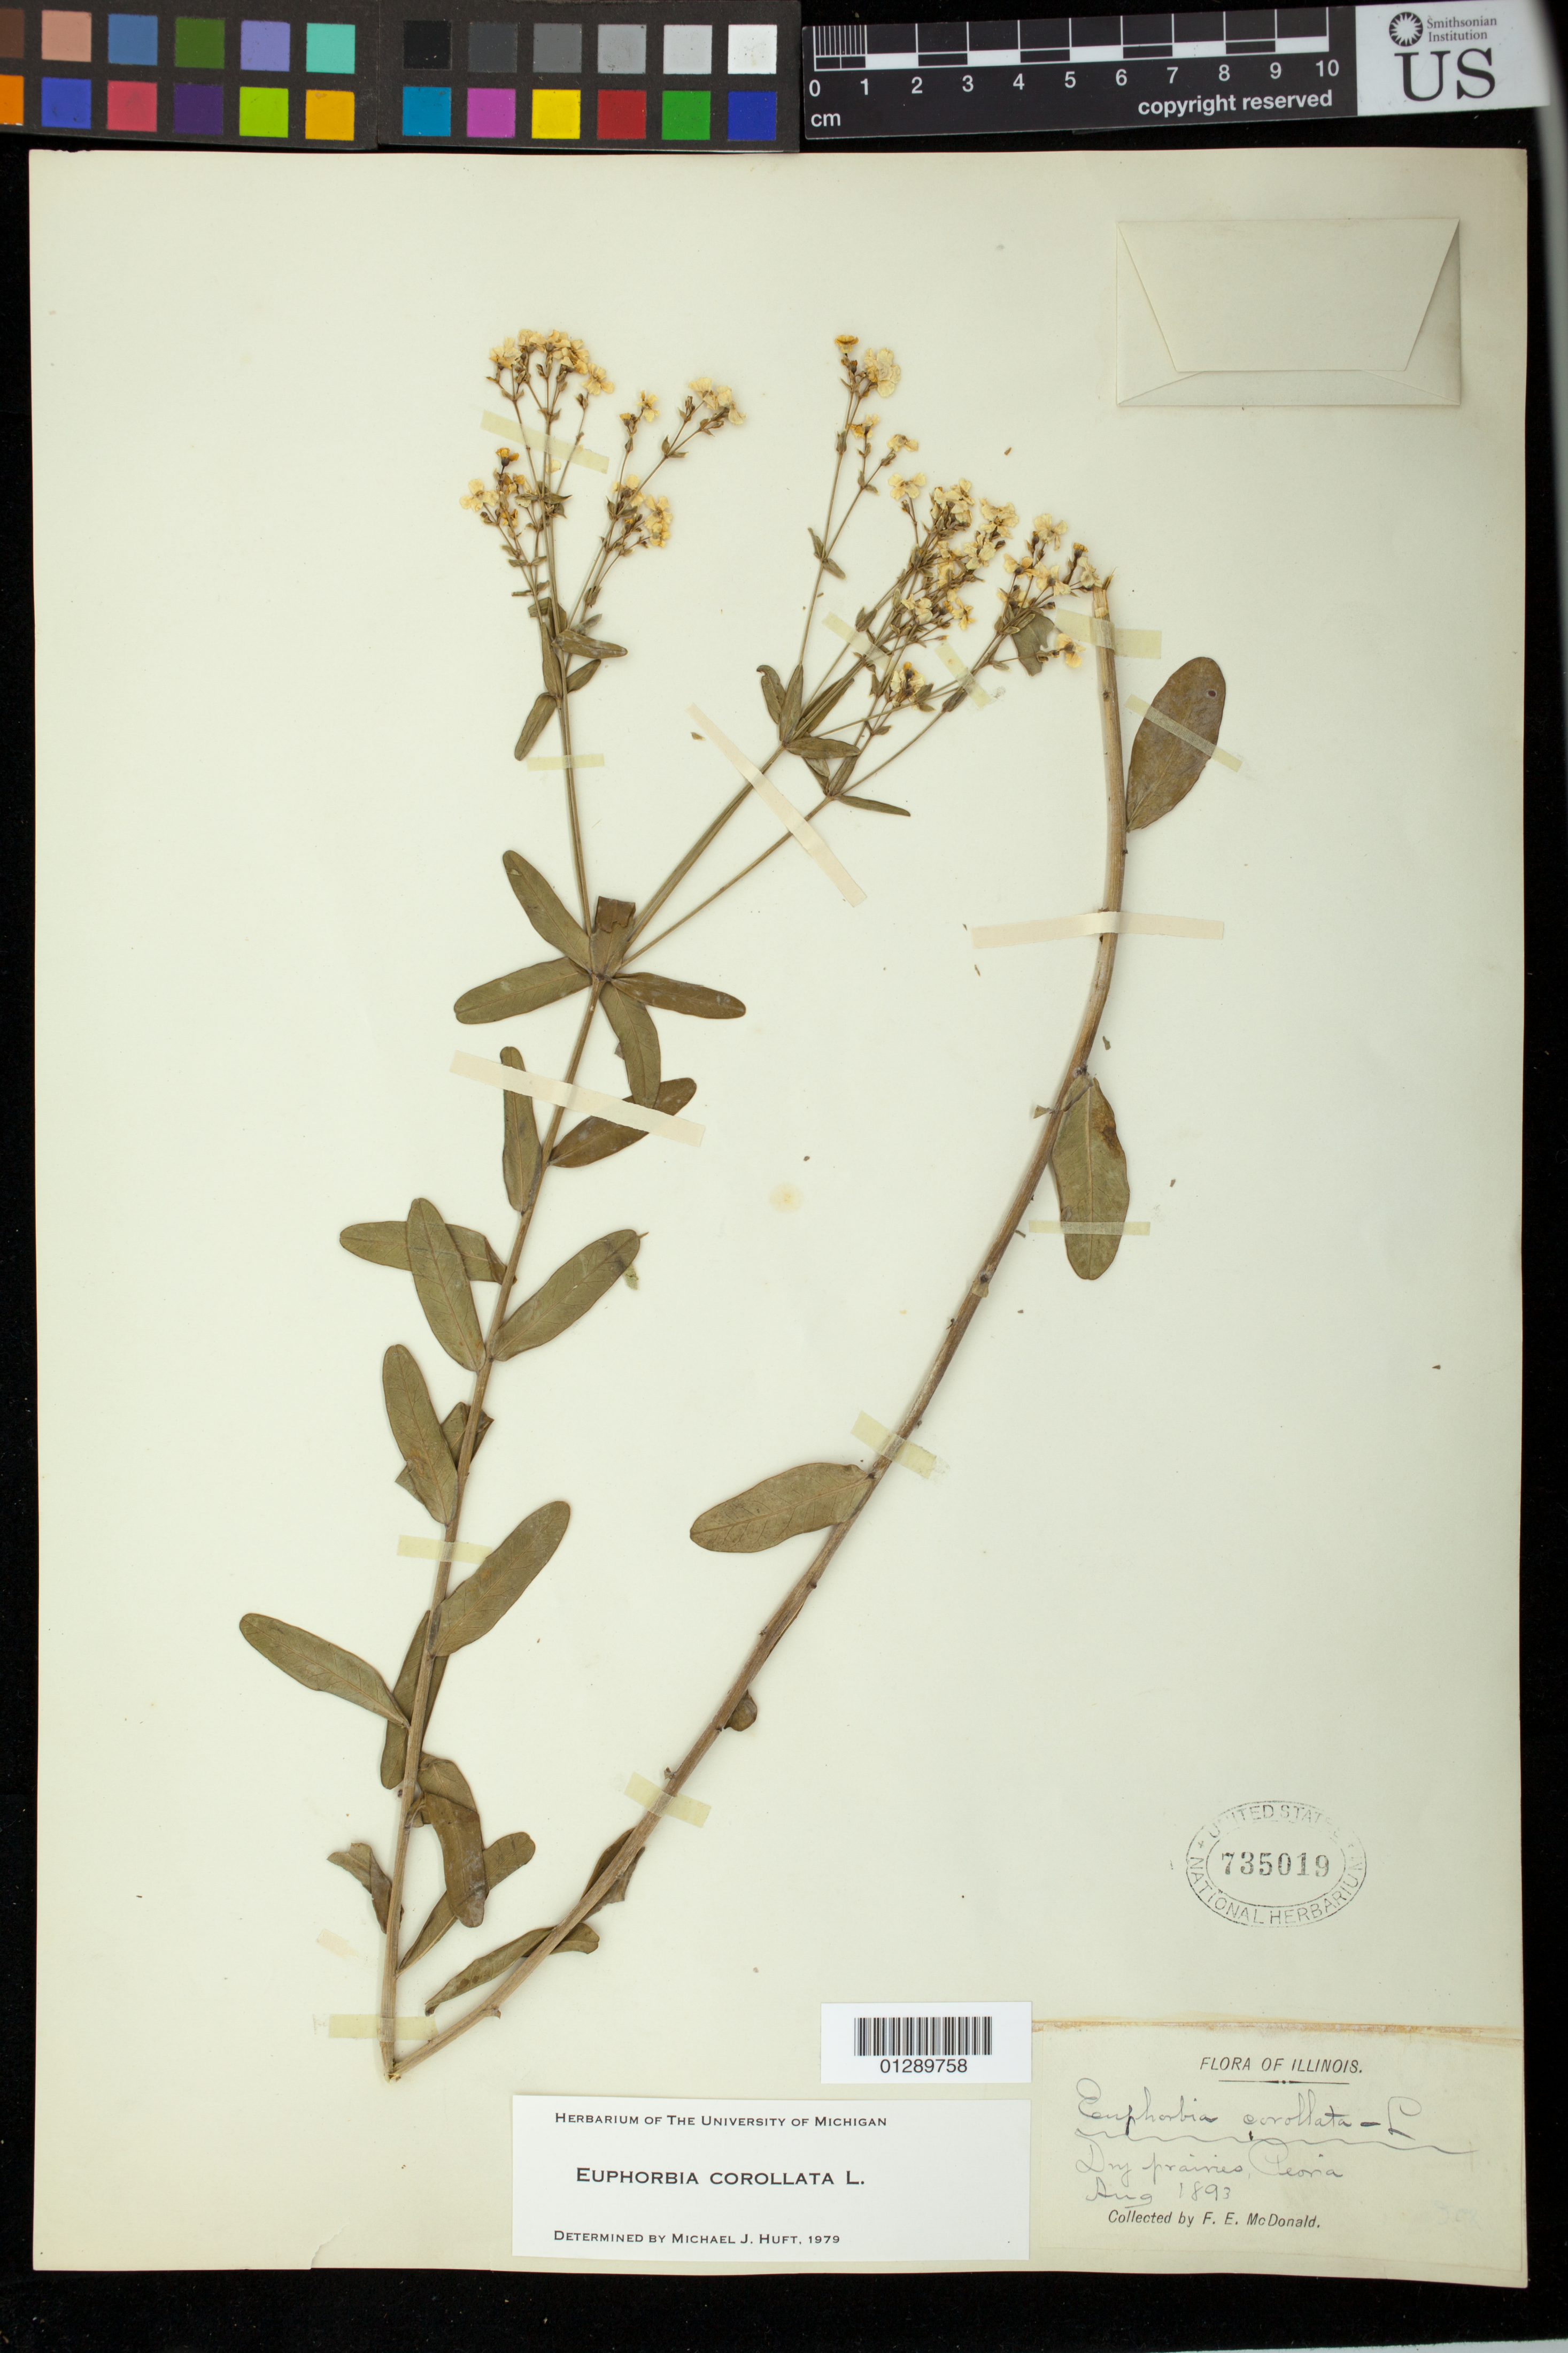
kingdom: Plantae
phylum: Tracheophyta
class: Magnoliopsida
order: Malpighiales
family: Euphorbiaceae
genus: Euphorbia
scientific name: Euphorbia corollata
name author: L.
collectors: F. E. McDonald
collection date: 1893-08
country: United States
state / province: Illinois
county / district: Peoria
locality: Dry prairies - Peoria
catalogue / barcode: US 735019